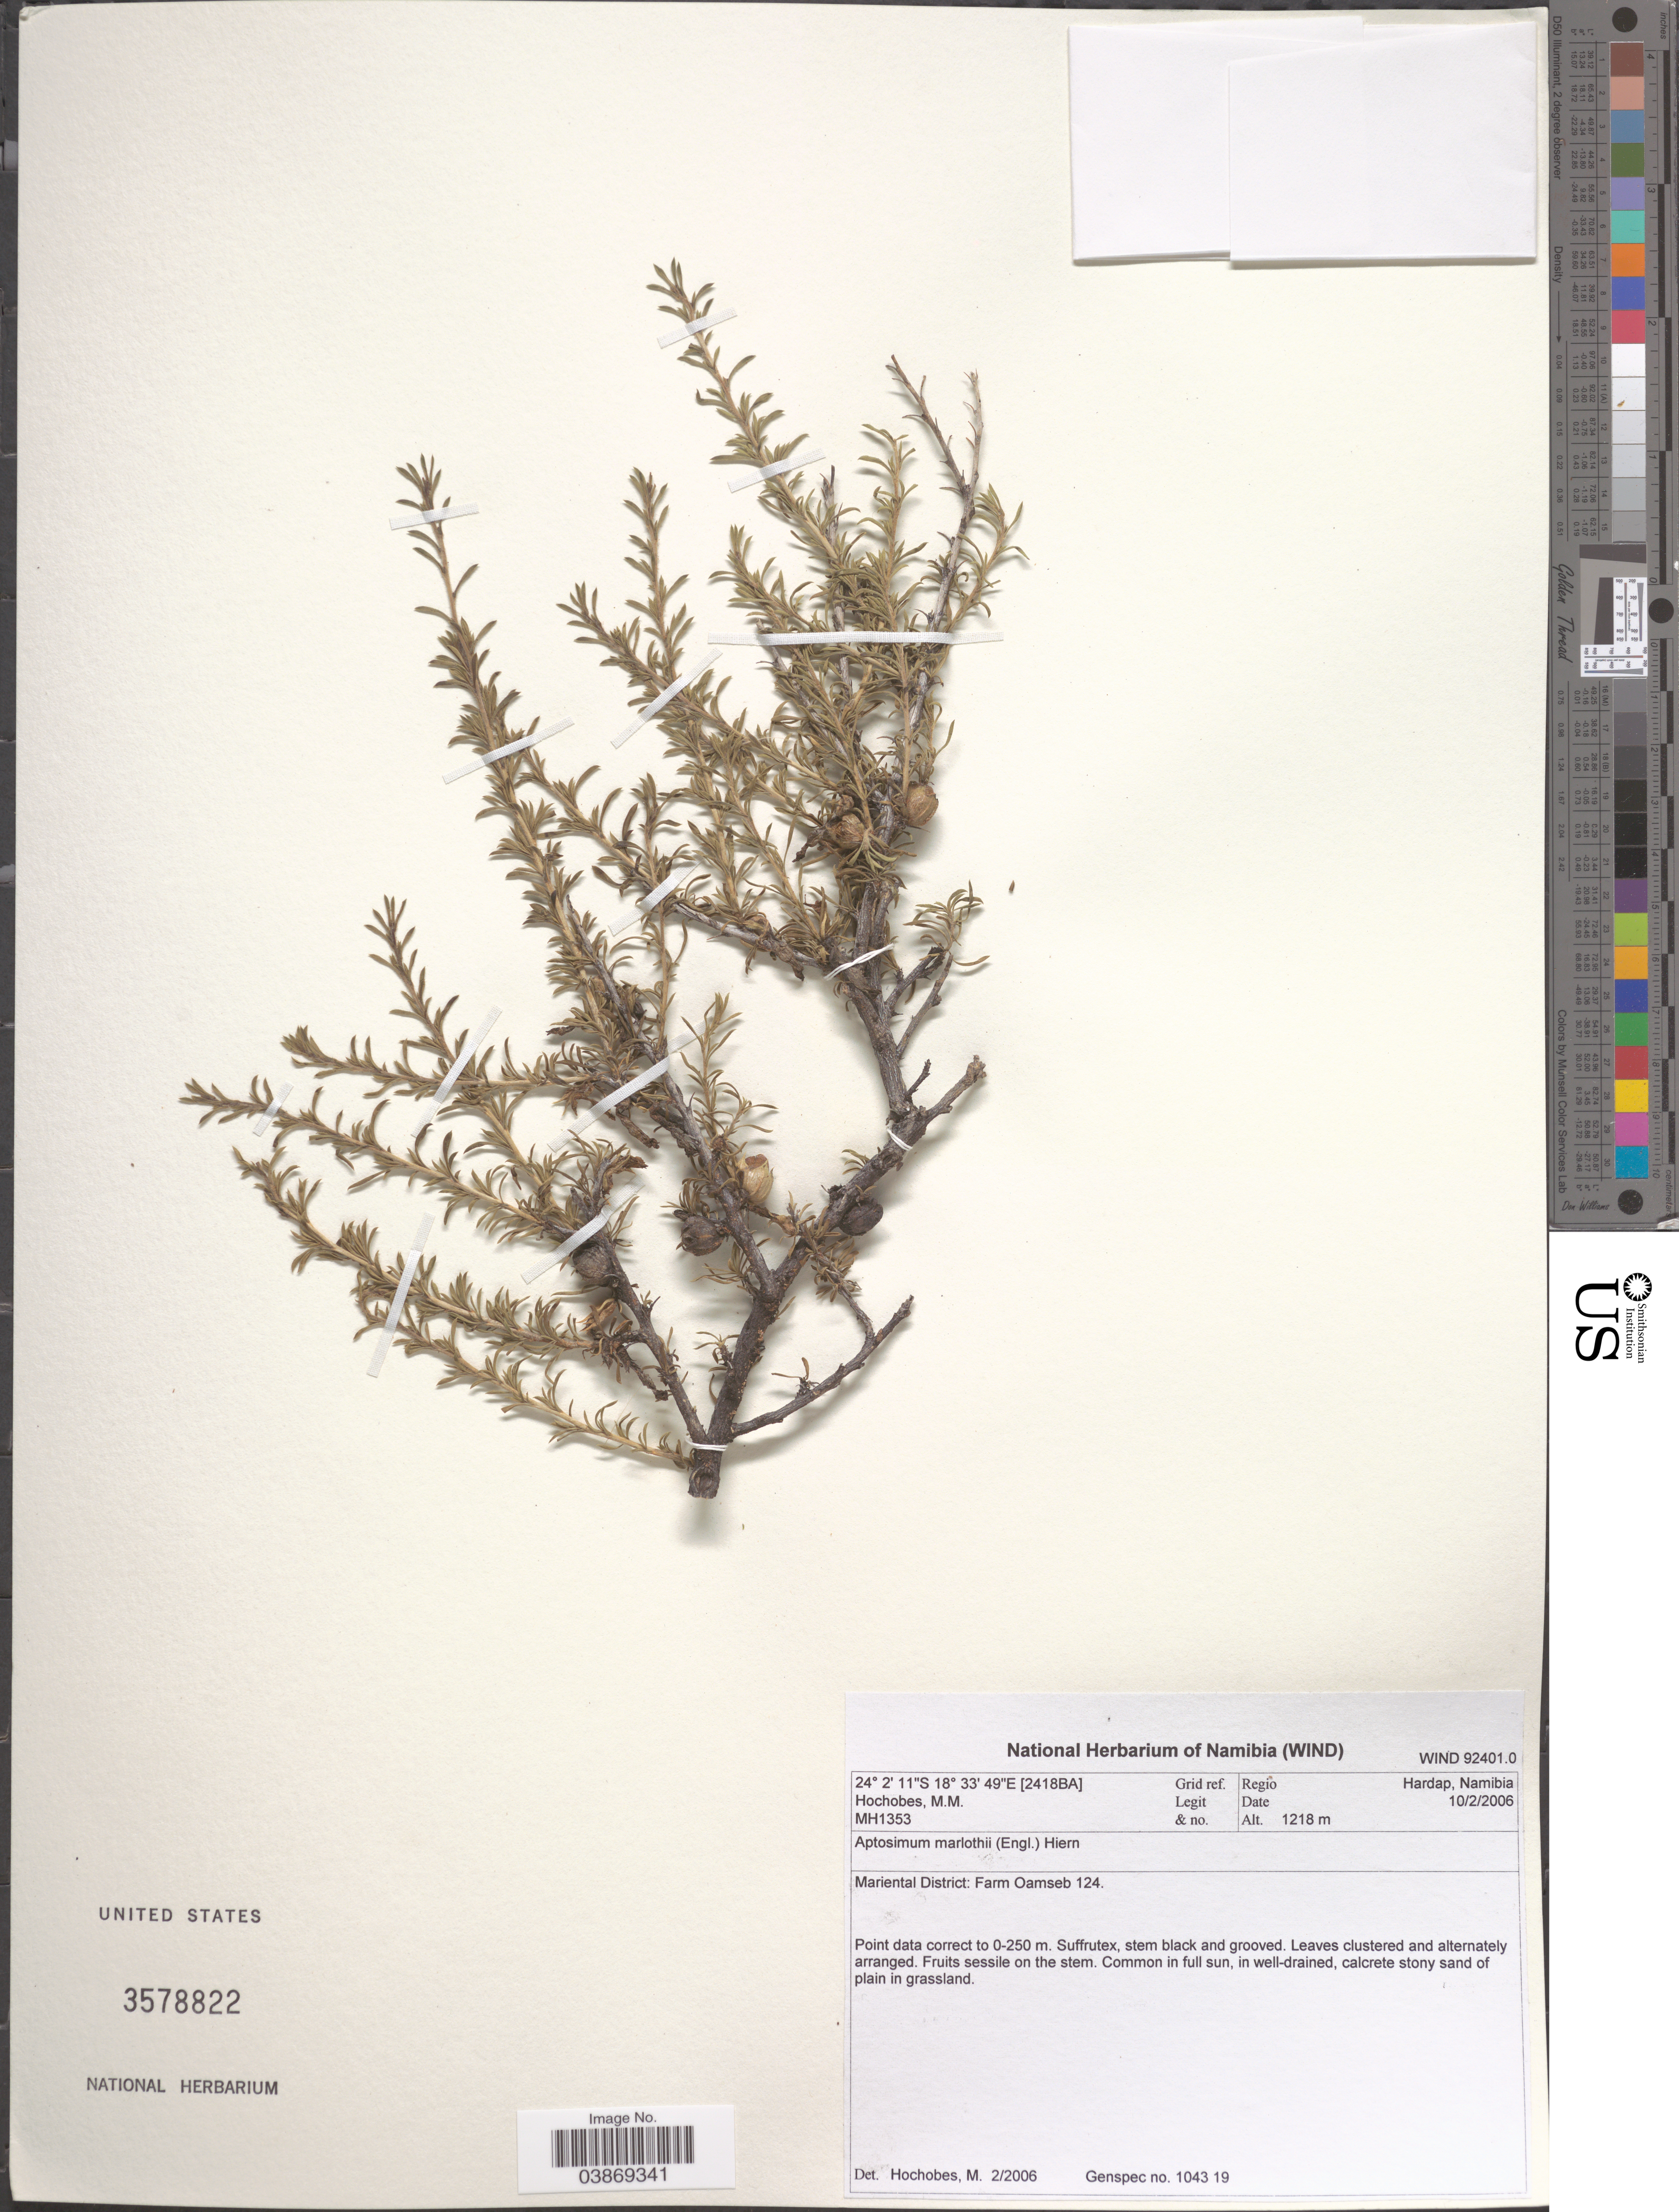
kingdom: Plantae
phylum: Tracheophyta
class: Magnoliopsida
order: Lamiales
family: Scrophulariaceae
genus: Aptosimum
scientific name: Aptosimum marlothii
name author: (Engl.) Hiern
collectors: M. Hochobes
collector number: MH1353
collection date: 2006-02-10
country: Namibia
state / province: Hardap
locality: Grid ref. [2418BA]. Regio Hardap. Mariental District: Farm Oamseb 124.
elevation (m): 1218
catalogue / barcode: US 3578822